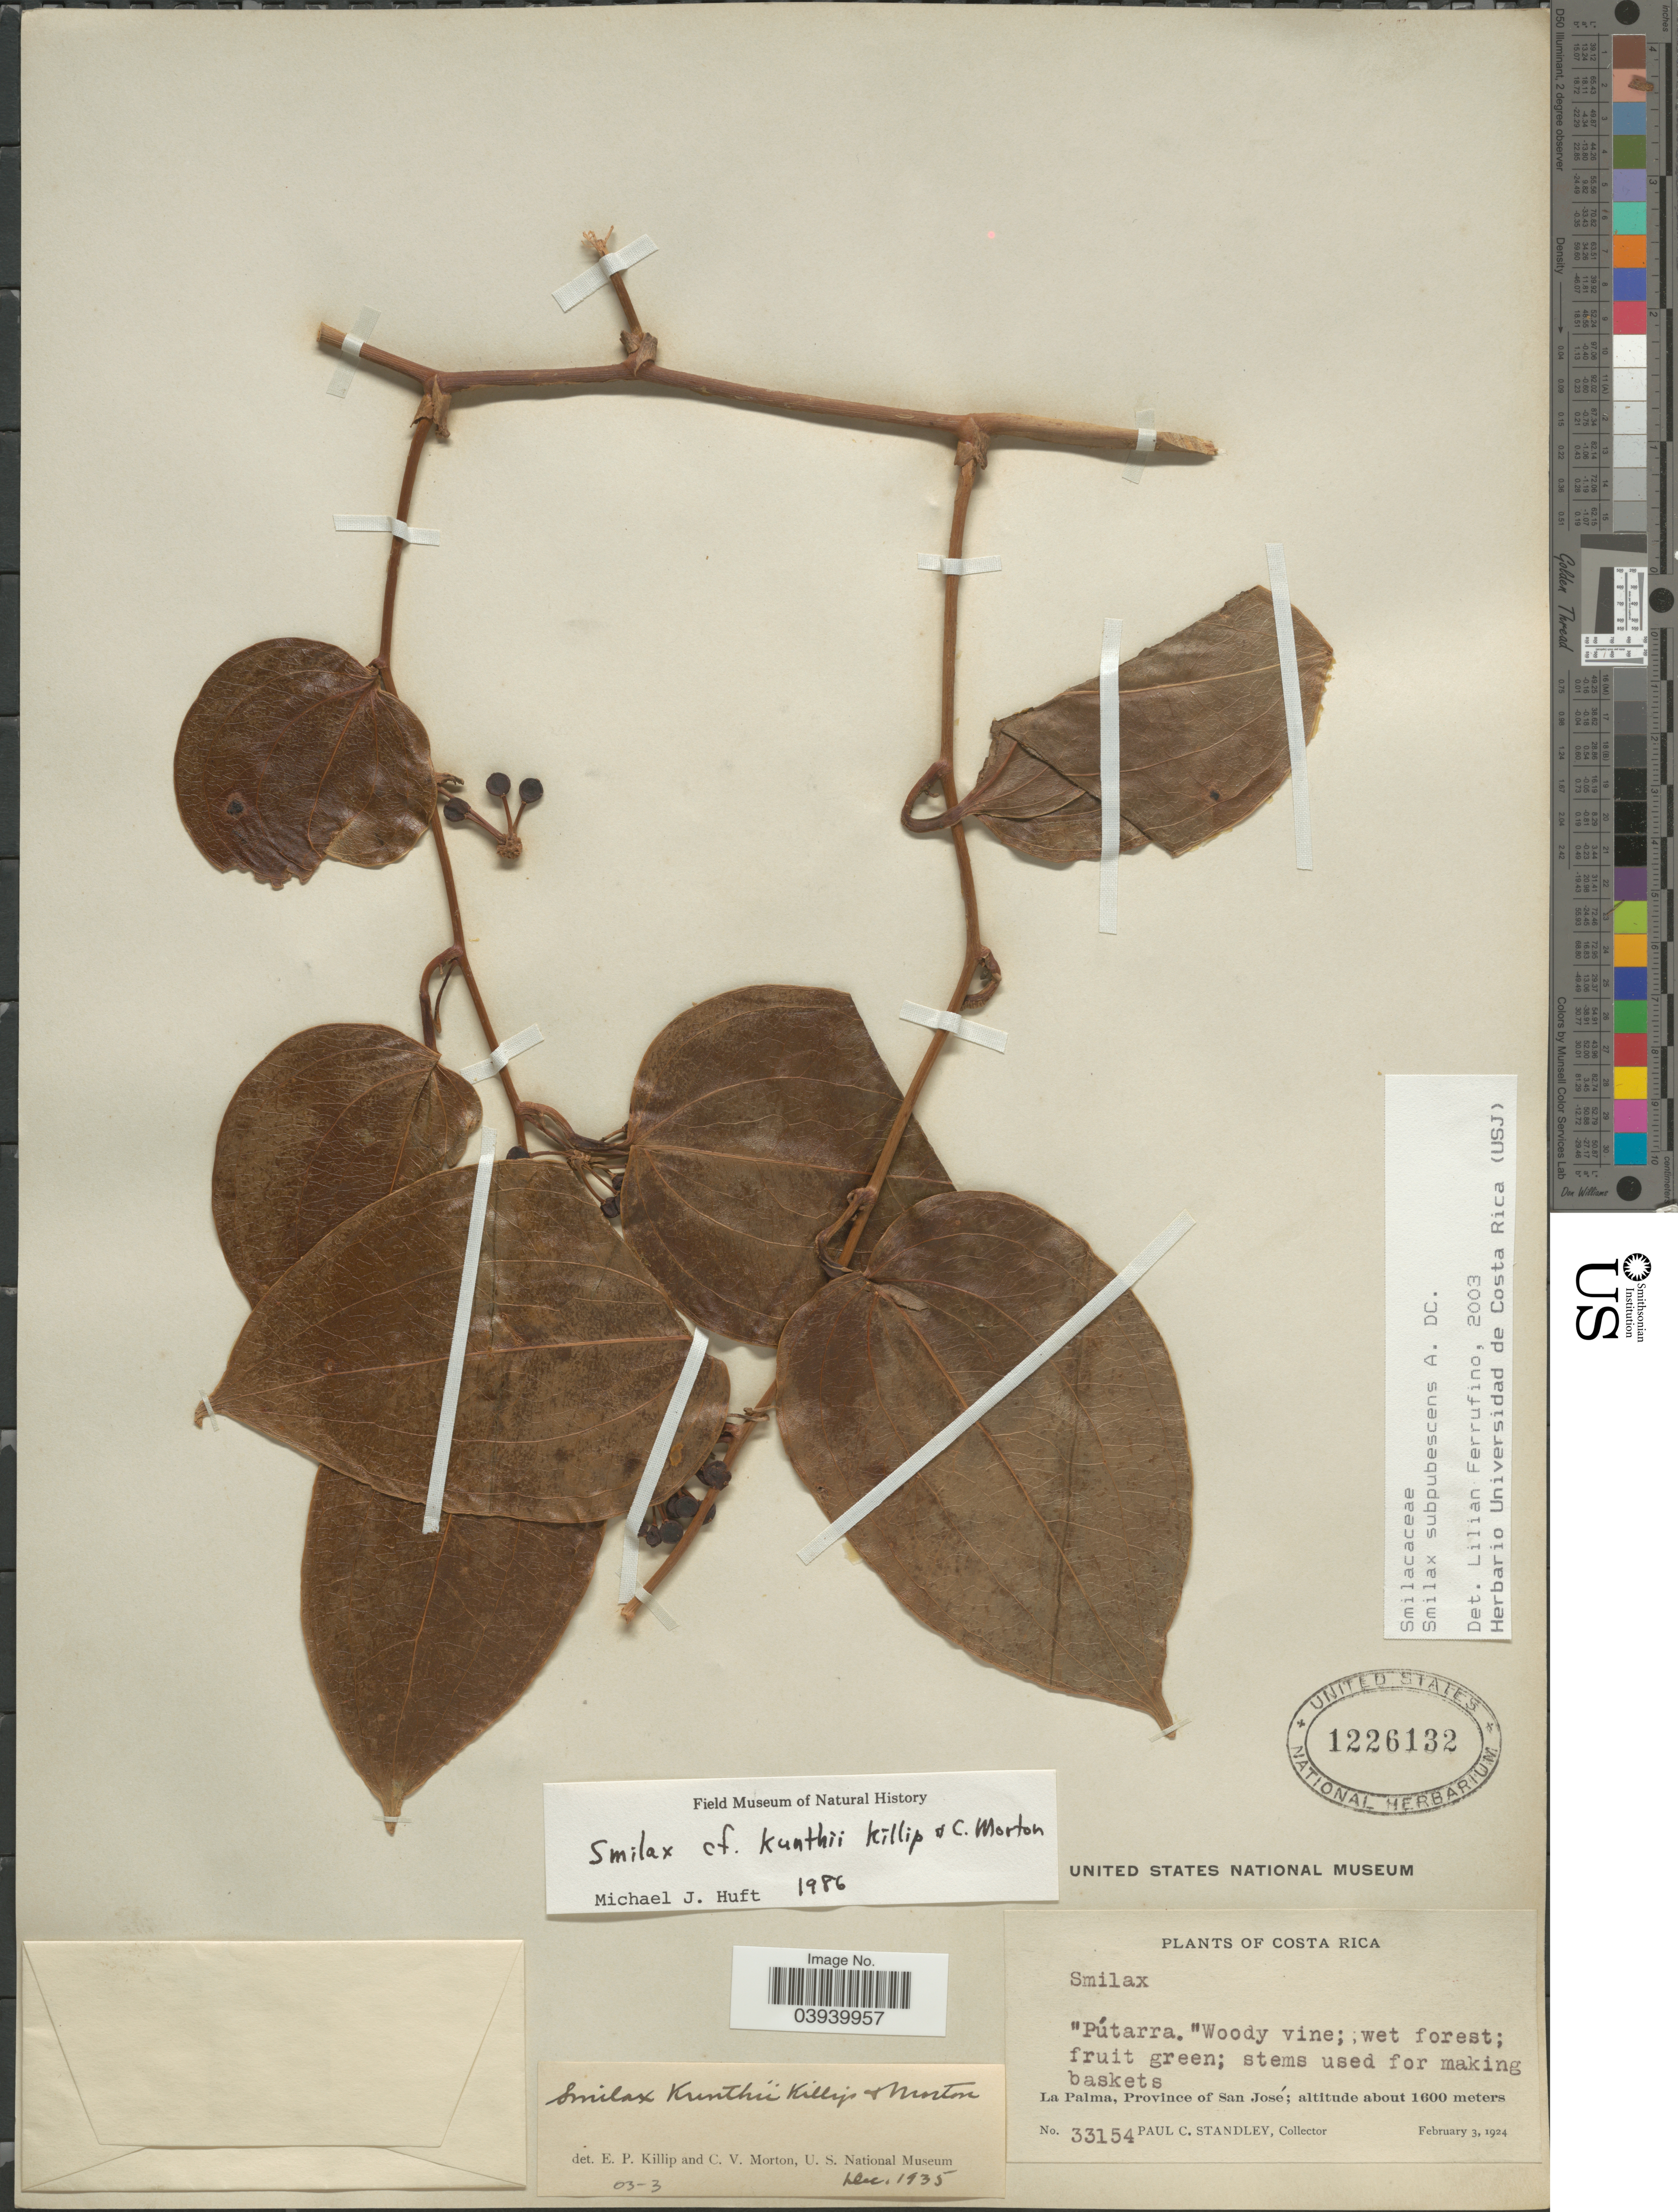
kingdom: Plantae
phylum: Tracheophyta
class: Liliopsida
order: Liliales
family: Smilacaceae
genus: Smilax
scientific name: Smilax subpubescens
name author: A. DC.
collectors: P. C. Standley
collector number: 33154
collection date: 1924-02-03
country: Costa Rica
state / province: San José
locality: La Palma.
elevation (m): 1600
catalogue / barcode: US 1226132